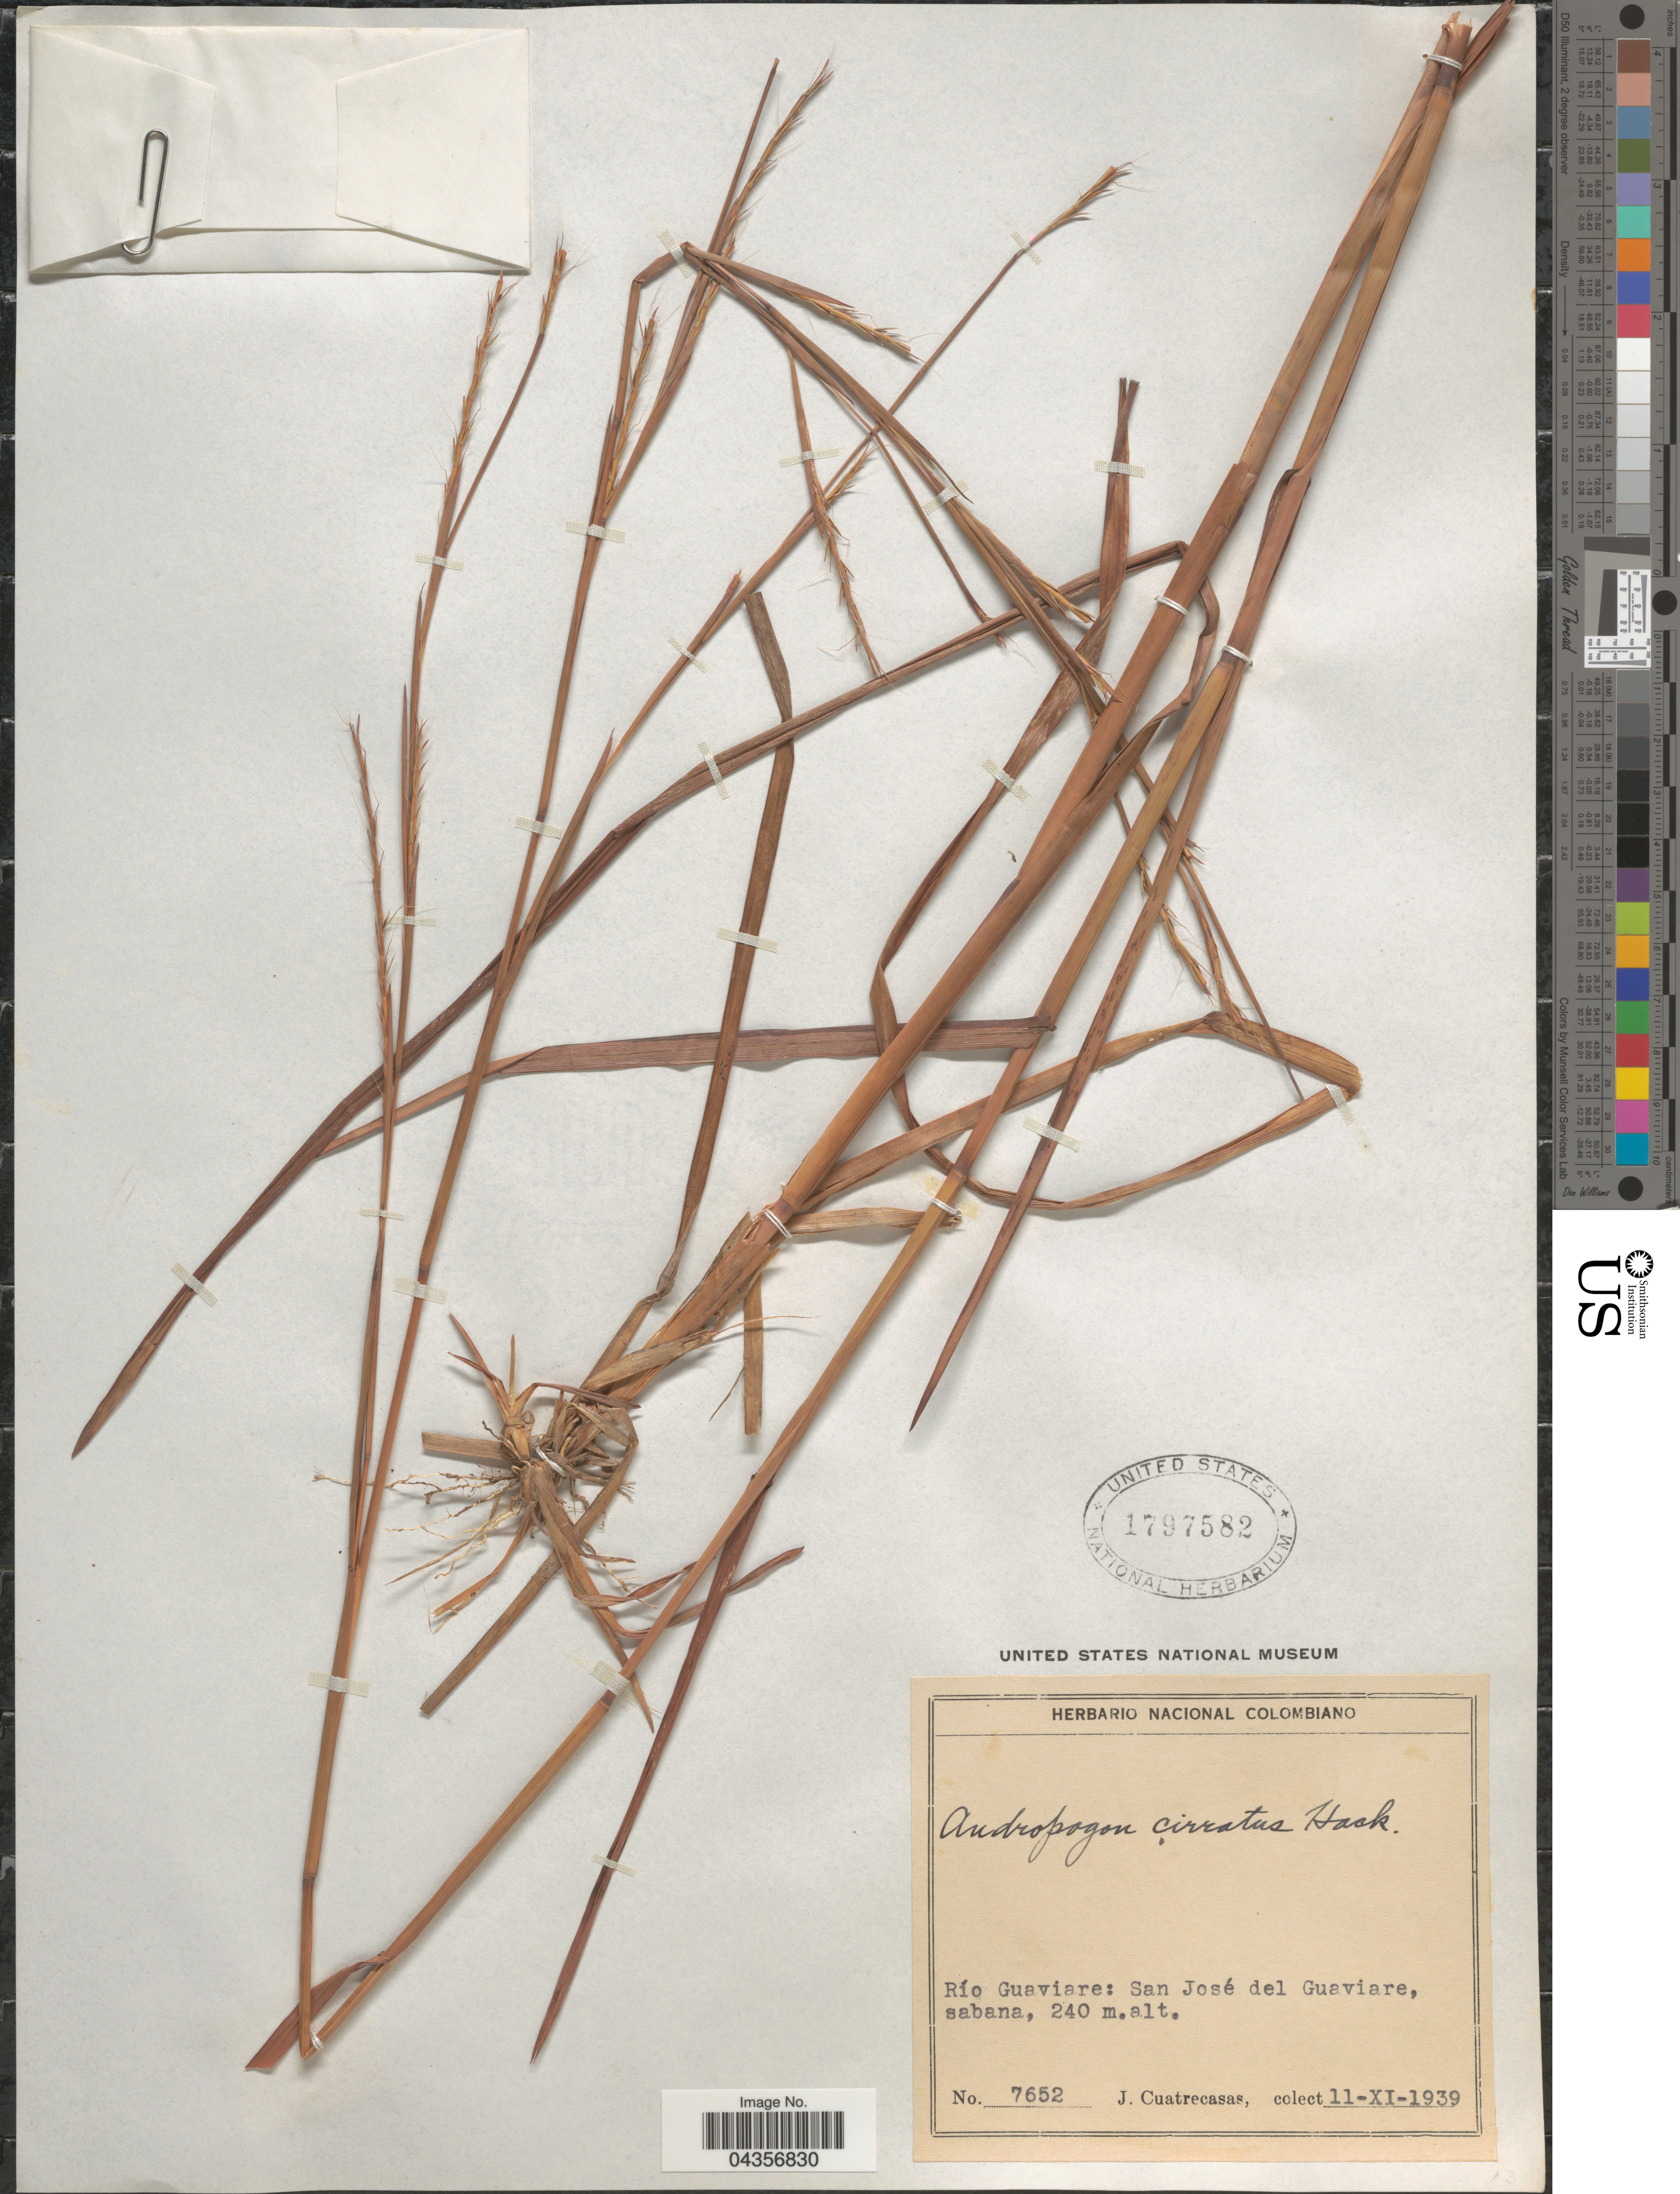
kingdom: Plantae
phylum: Tracheophyta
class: Liliopsida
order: Poales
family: Poaceae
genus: Schizachyrium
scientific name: Schizachyrium sanguineum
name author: (Retz.) Alston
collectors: J. Cuatrecasas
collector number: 7652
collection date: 1939-11-11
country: Colombia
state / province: Guaviare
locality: Río Guaviare: San José del Guaviare.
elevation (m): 240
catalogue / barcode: US 1797582